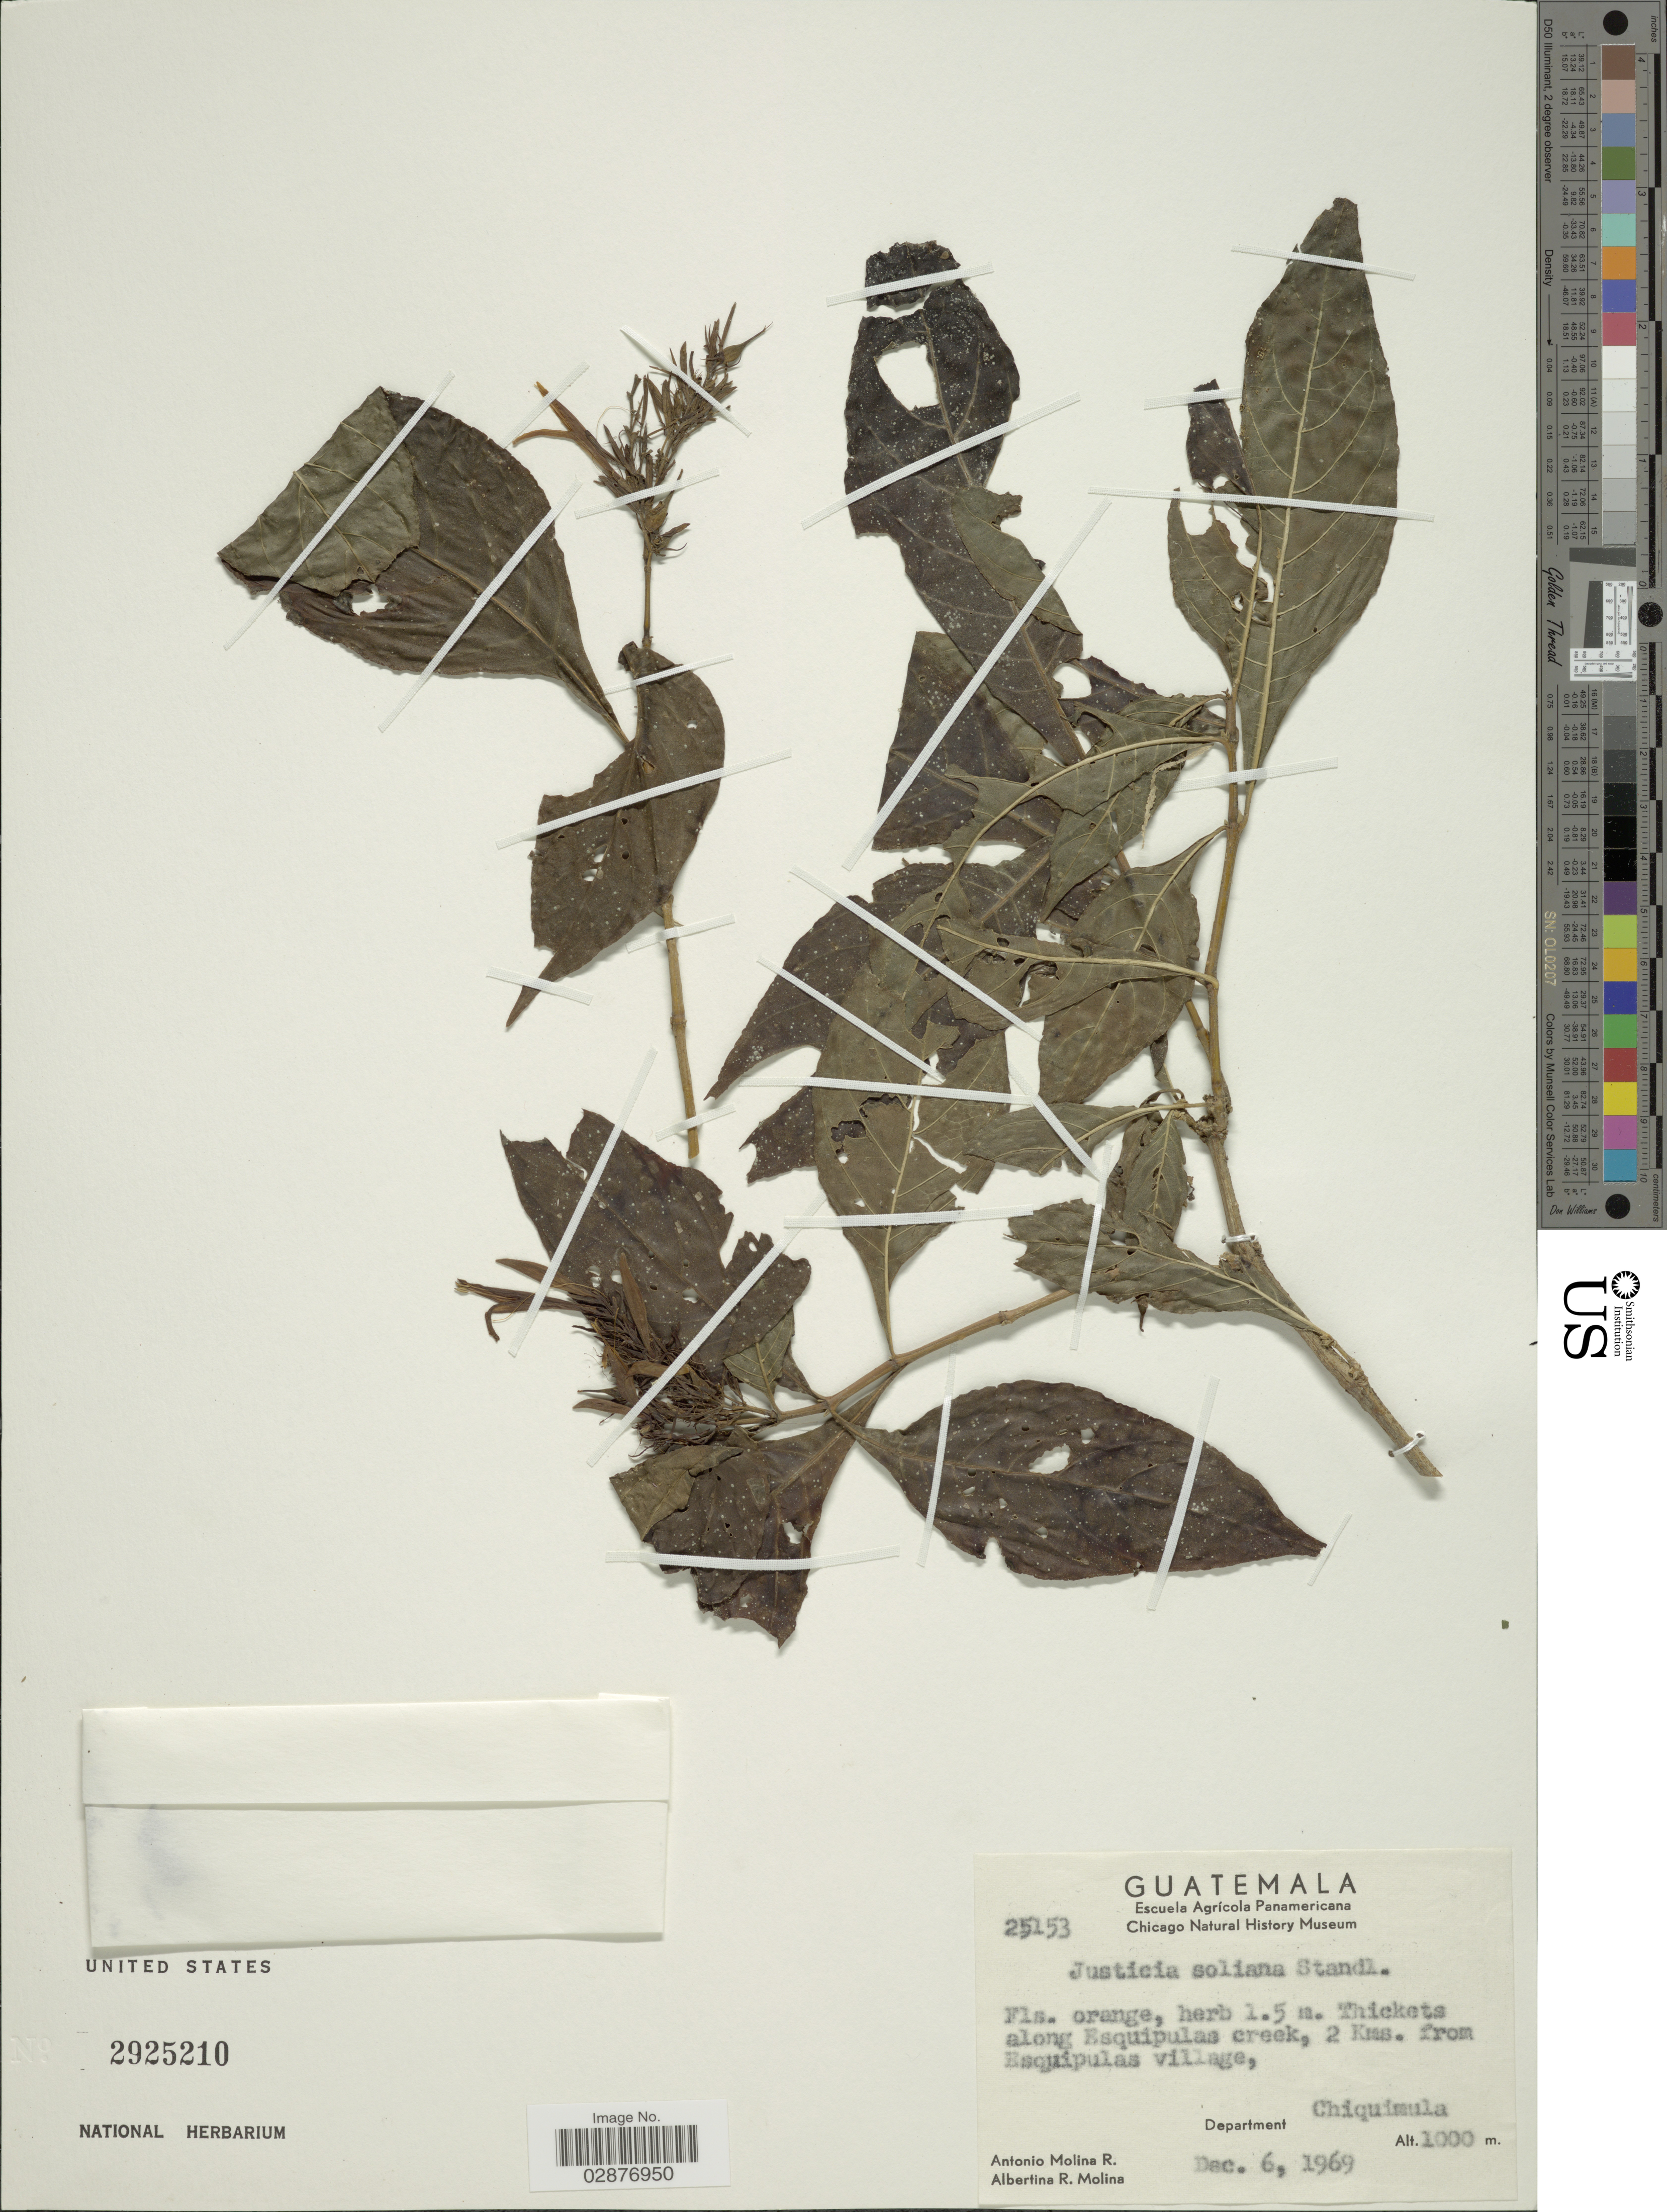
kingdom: Plantae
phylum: Tracheophyta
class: Magnoliopsida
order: Lamiales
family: Acanthaceae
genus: Justicia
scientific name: Justicia soliana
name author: Standl.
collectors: A. Molina R. & A. R. Molina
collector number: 25153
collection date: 1969-12-06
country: Guatemala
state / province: Chiquimula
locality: Thickets along Esquipulas creek, 2 Kms. from Escuipulas village, Department of Chiquimula.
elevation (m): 1000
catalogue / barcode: US 2925210